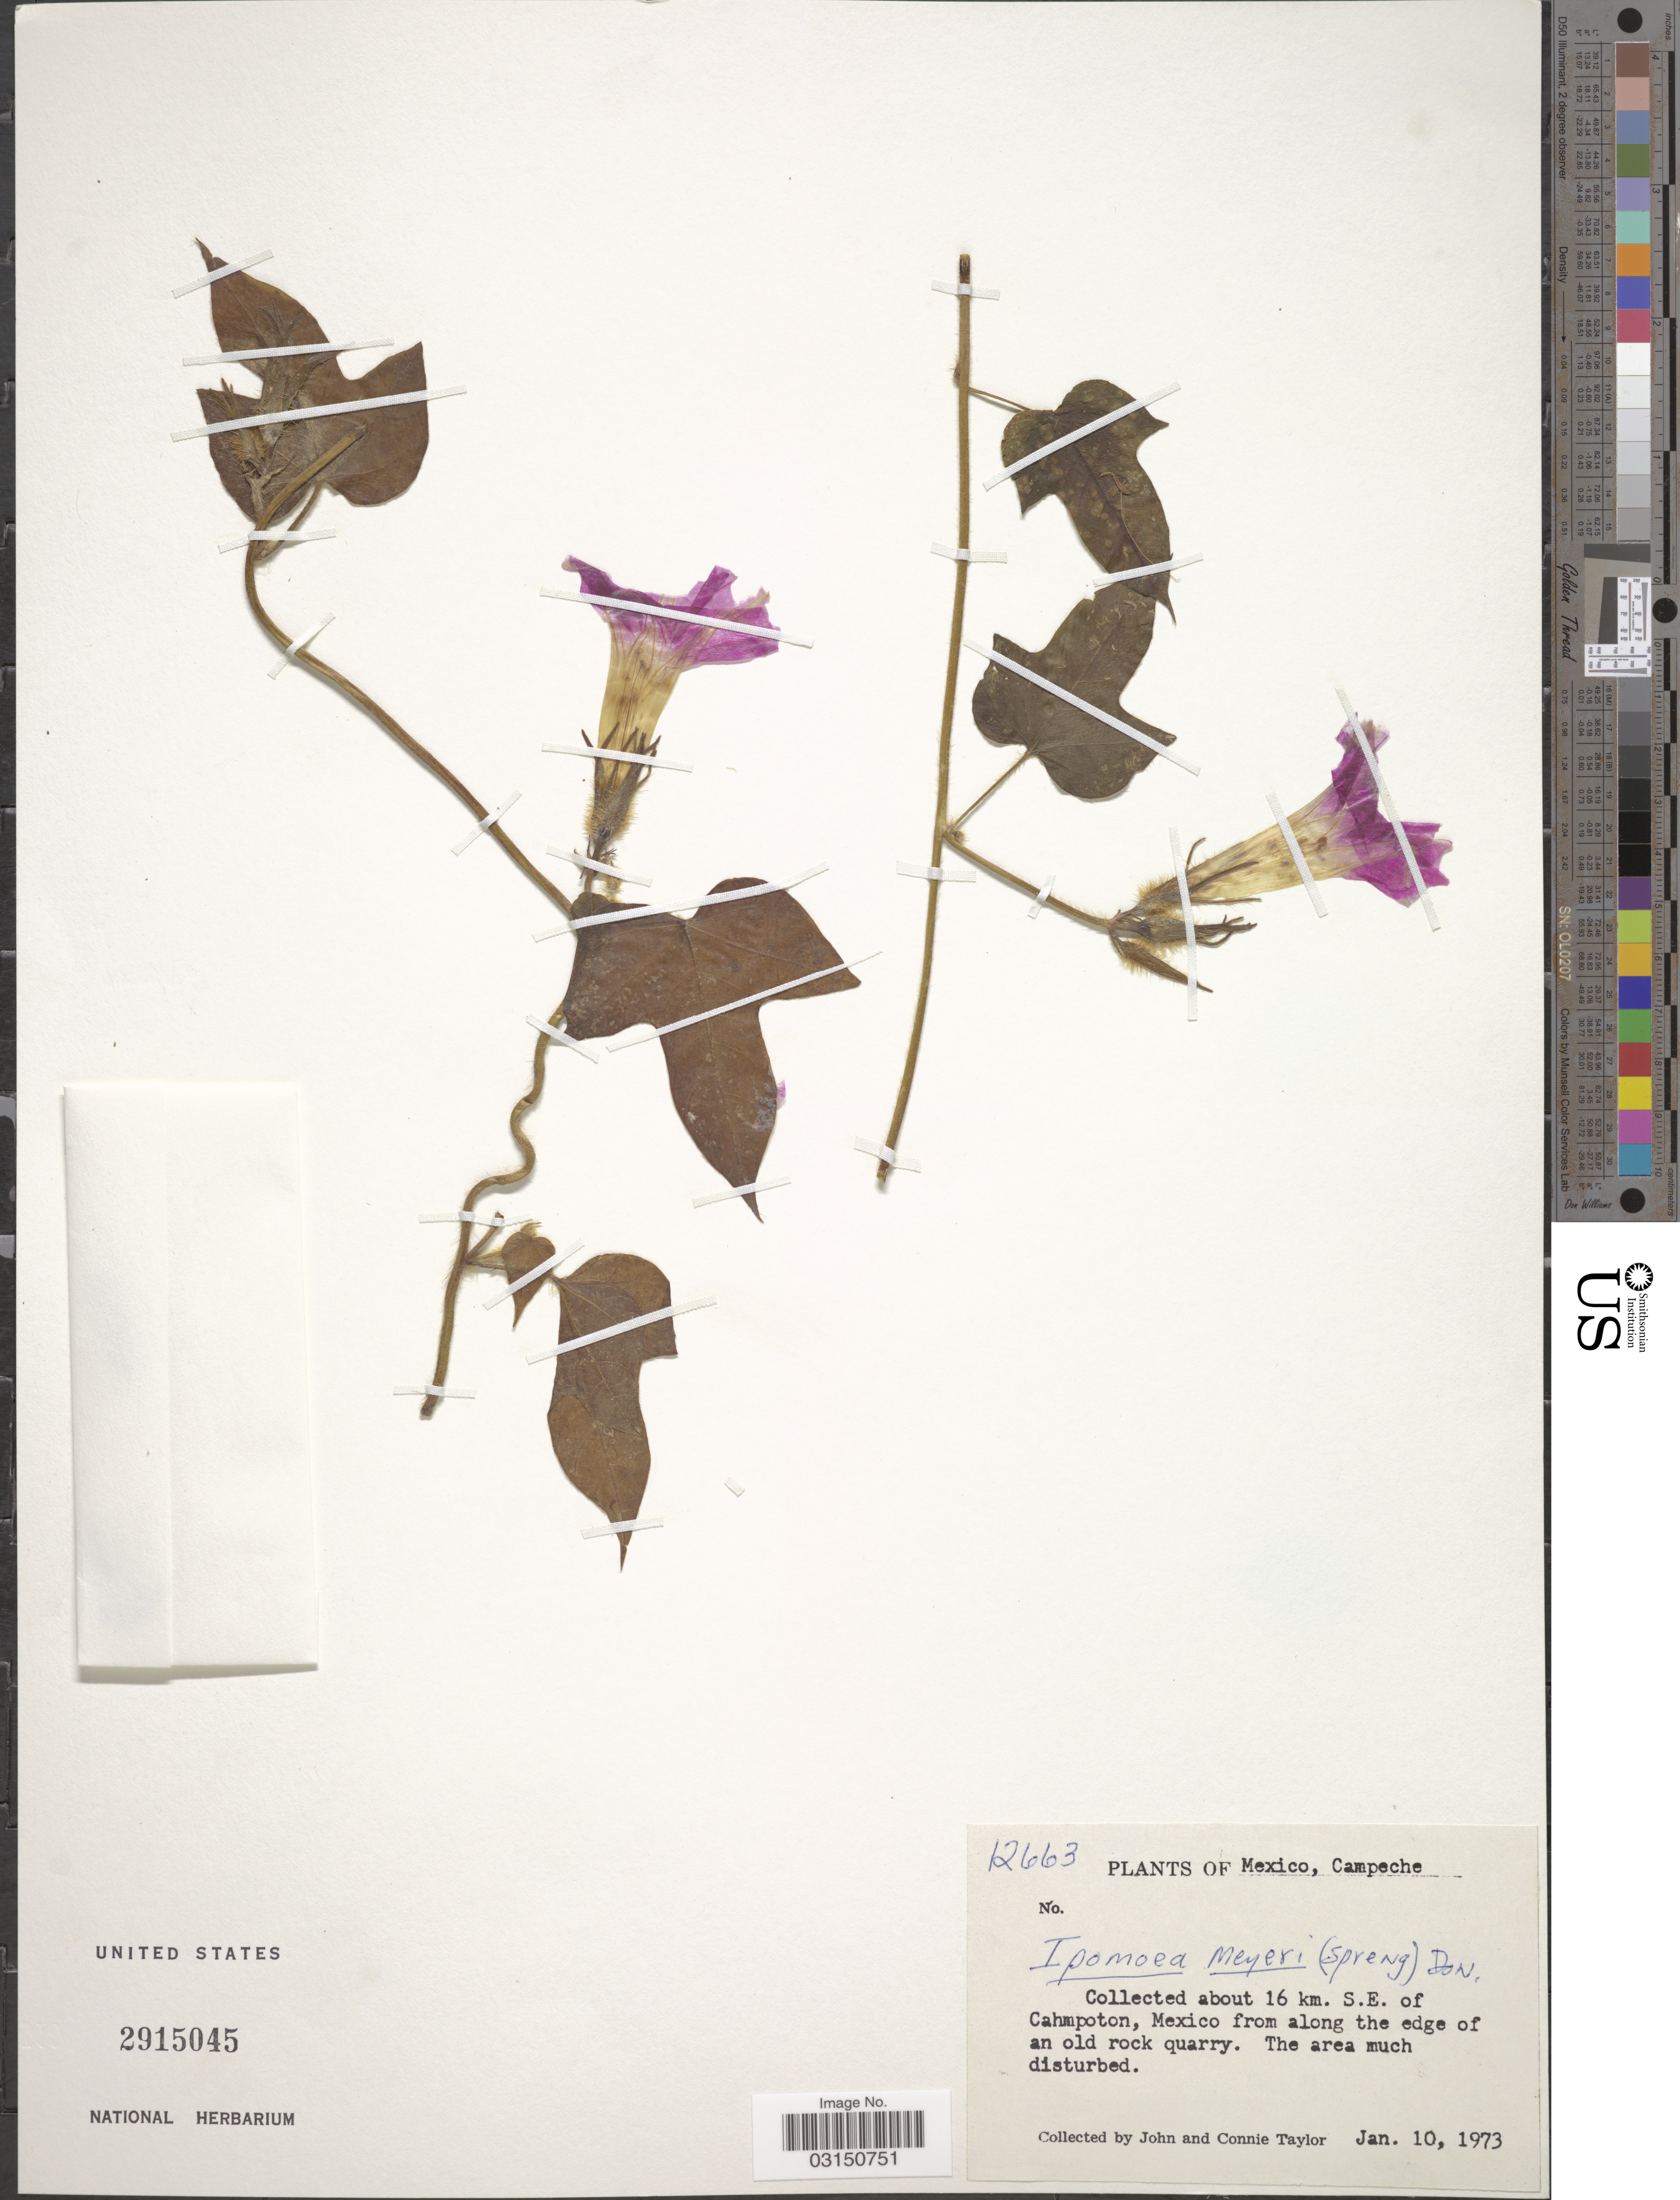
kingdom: Plantae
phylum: Tracheophyta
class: Magnoliopsida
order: Solanales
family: Convolvulaceae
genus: Ipomoea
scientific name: Ipomoea nil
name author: (L.) Roth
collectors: J. Taylor & C. Taylor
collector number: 12663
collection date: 1973-01-10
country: Mexico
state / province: Campeche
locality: About 16 km. S.E. of Cahmpoton, Mexico from along the edge of an old rock quarry.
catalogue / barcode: US 2915045